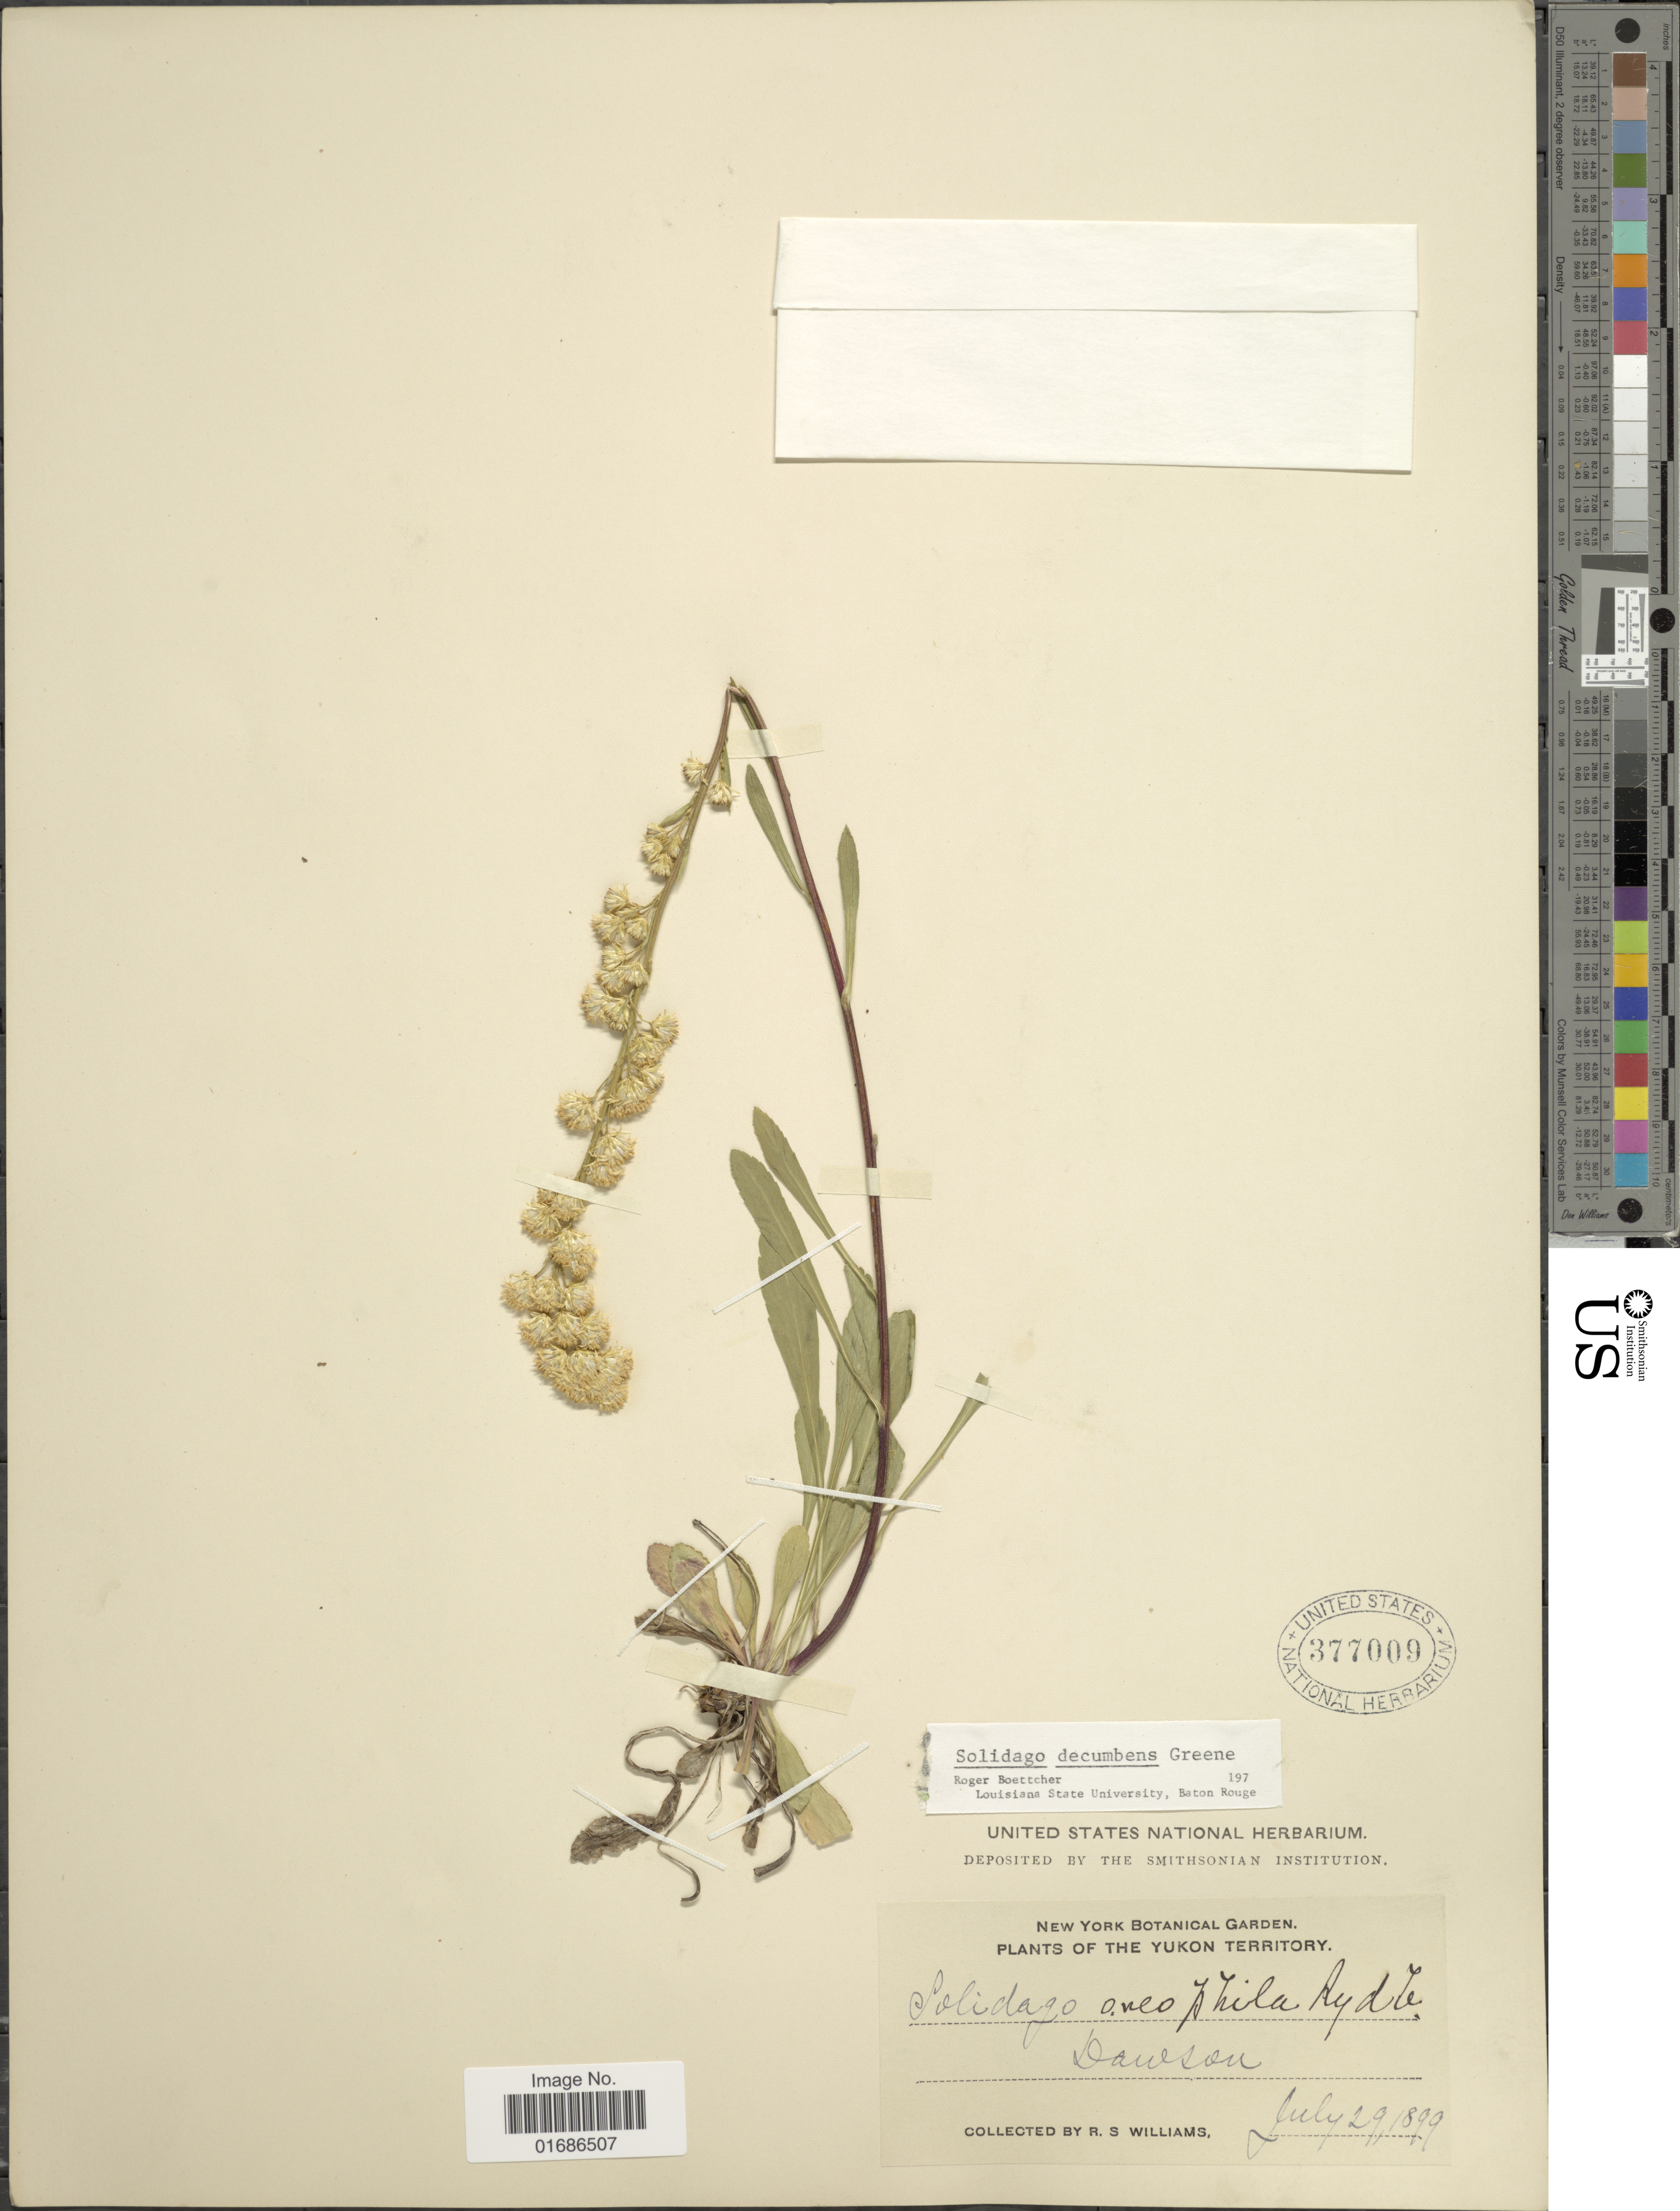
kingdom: Plantae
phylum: Tracheophyta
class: Magnoliopsida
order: Asterales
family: Asteraceae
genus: Solidago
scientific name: Solidago decumbens var. oreophila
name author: (Rydb.) Fernald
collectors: R. S. Williams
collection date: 1899-07-29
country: Canada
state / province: Yukon Territory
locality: Dawson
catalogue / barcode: US 377009